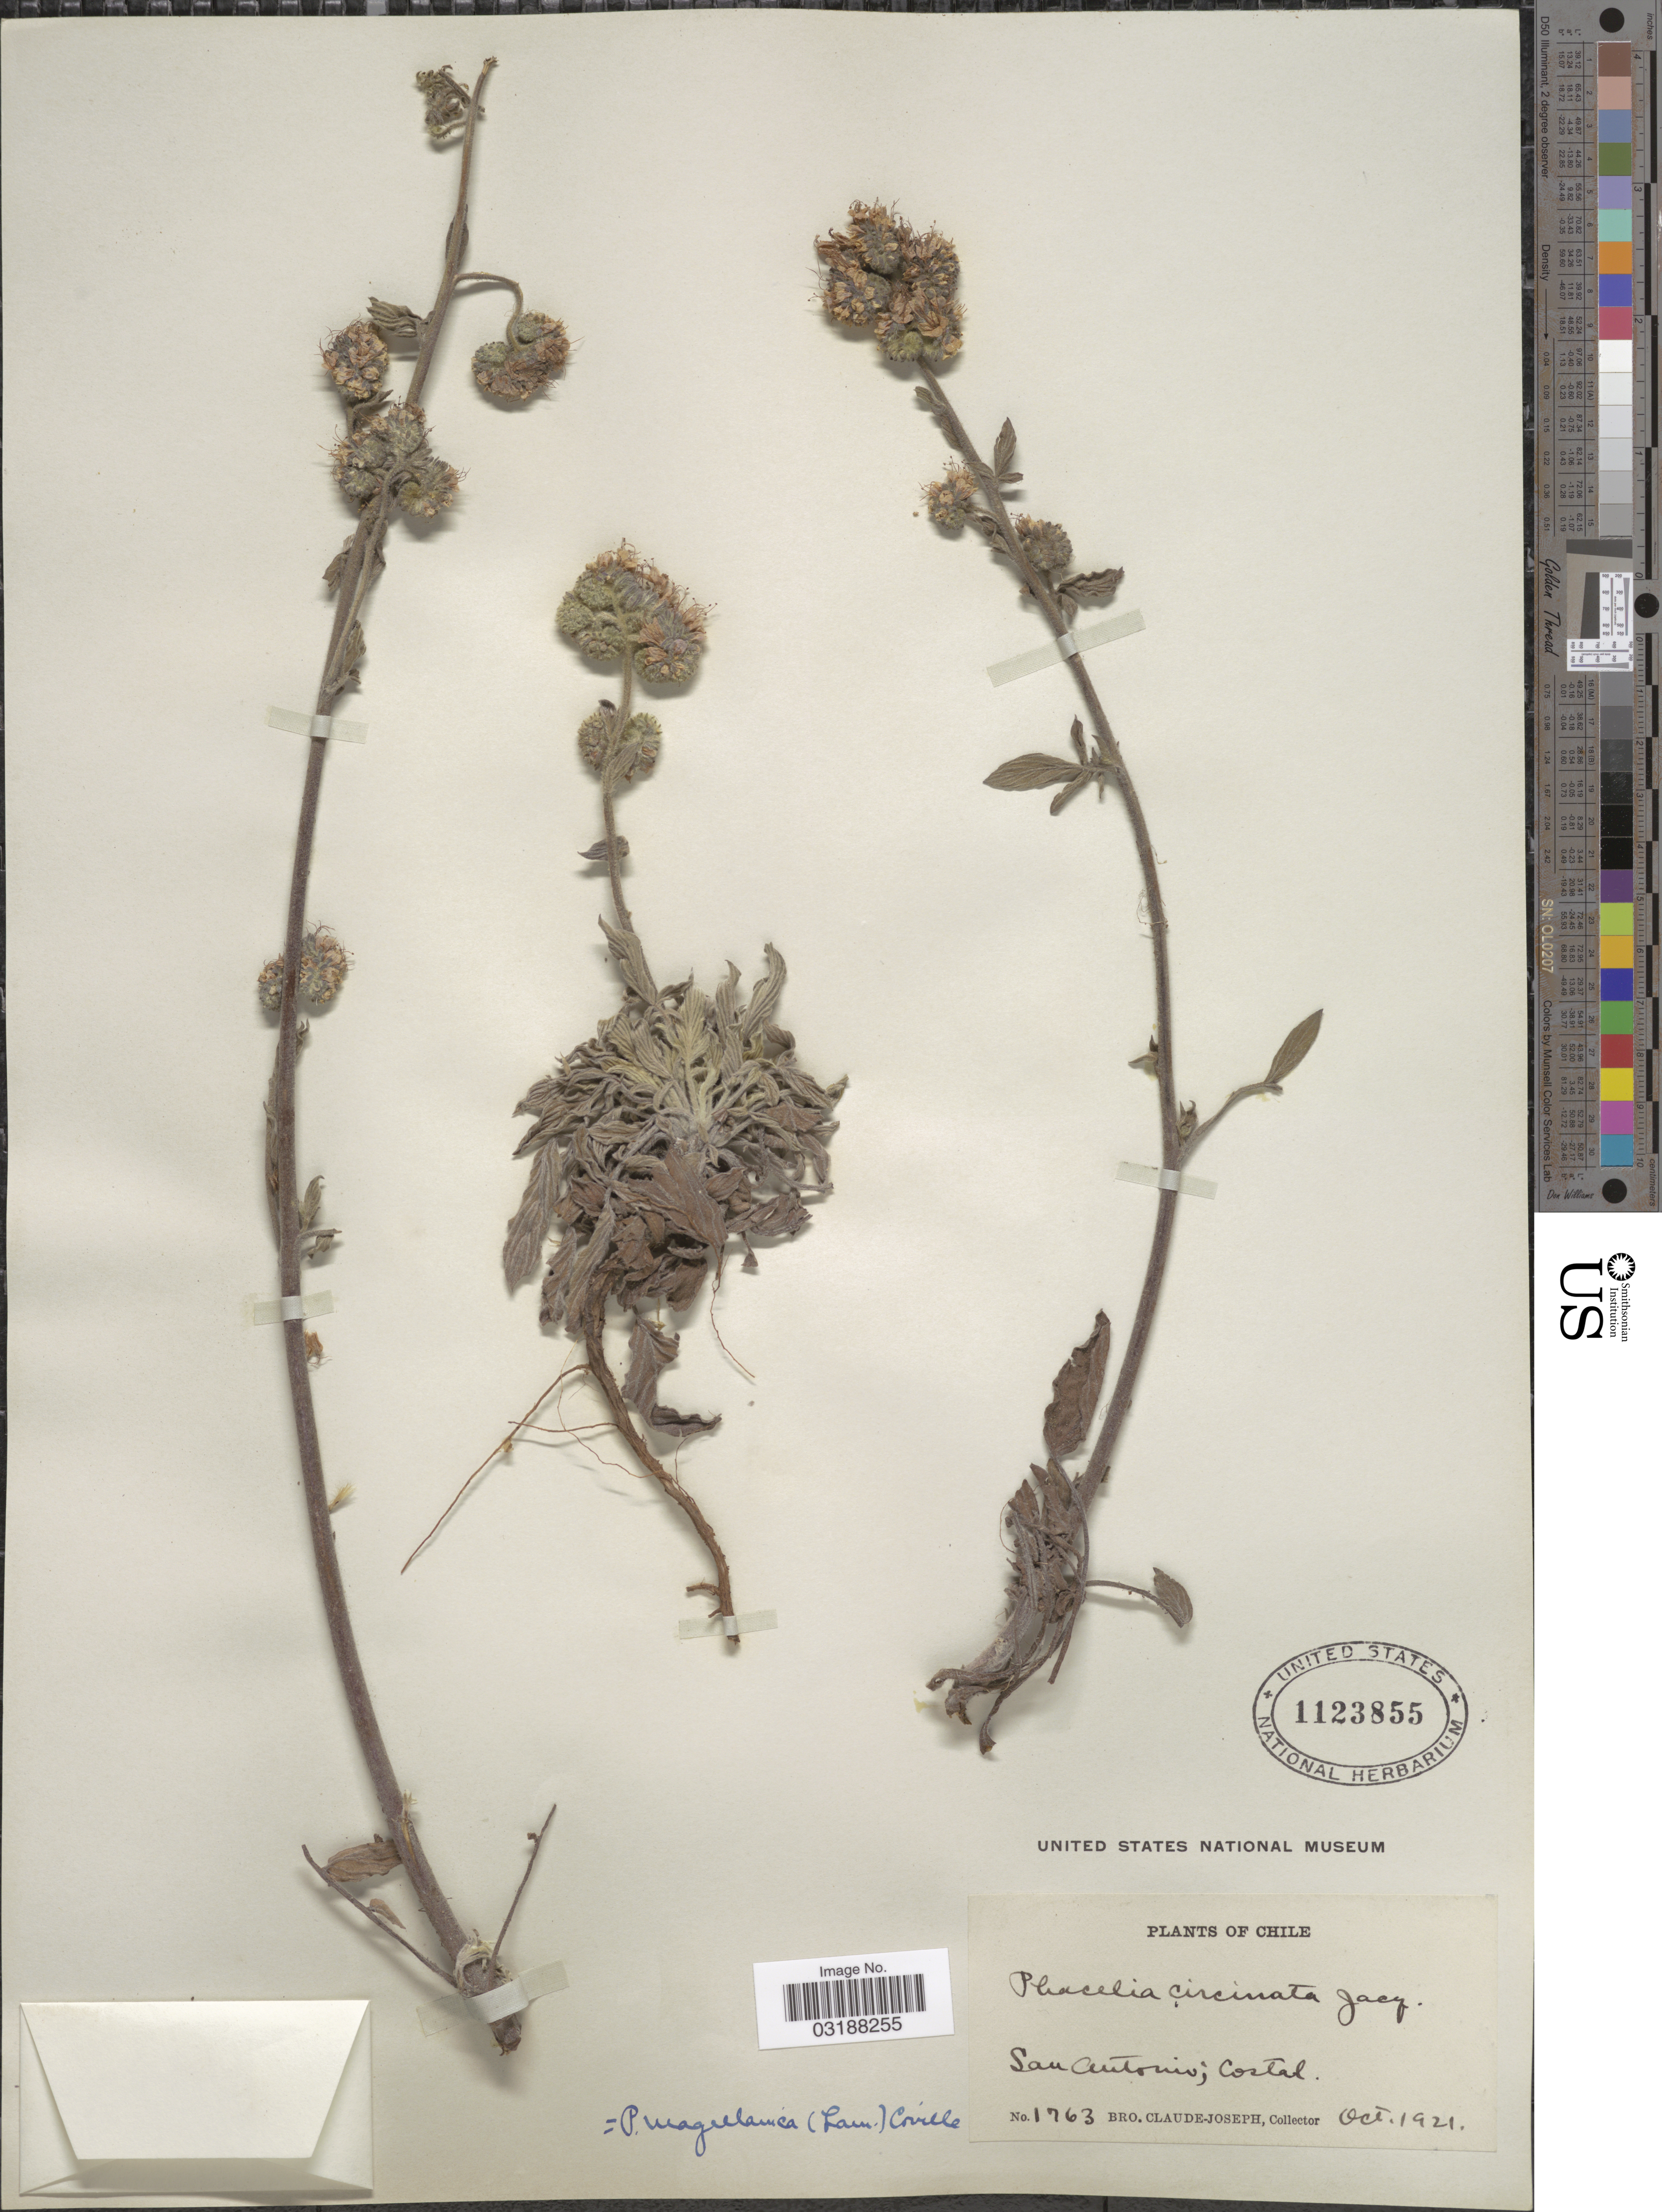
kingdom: Plantae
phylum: Tracheophyta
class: Magnoliopsida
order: Boraginales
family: Hydrophyllaceae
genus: Phacelia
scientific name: Phacelia magellanica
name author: (Lam.) Coville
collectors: Bro. Claude-Joseph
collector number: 1763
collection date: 1921-10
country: Chile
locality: San Antonio; Costal.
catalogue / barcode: US 1123855